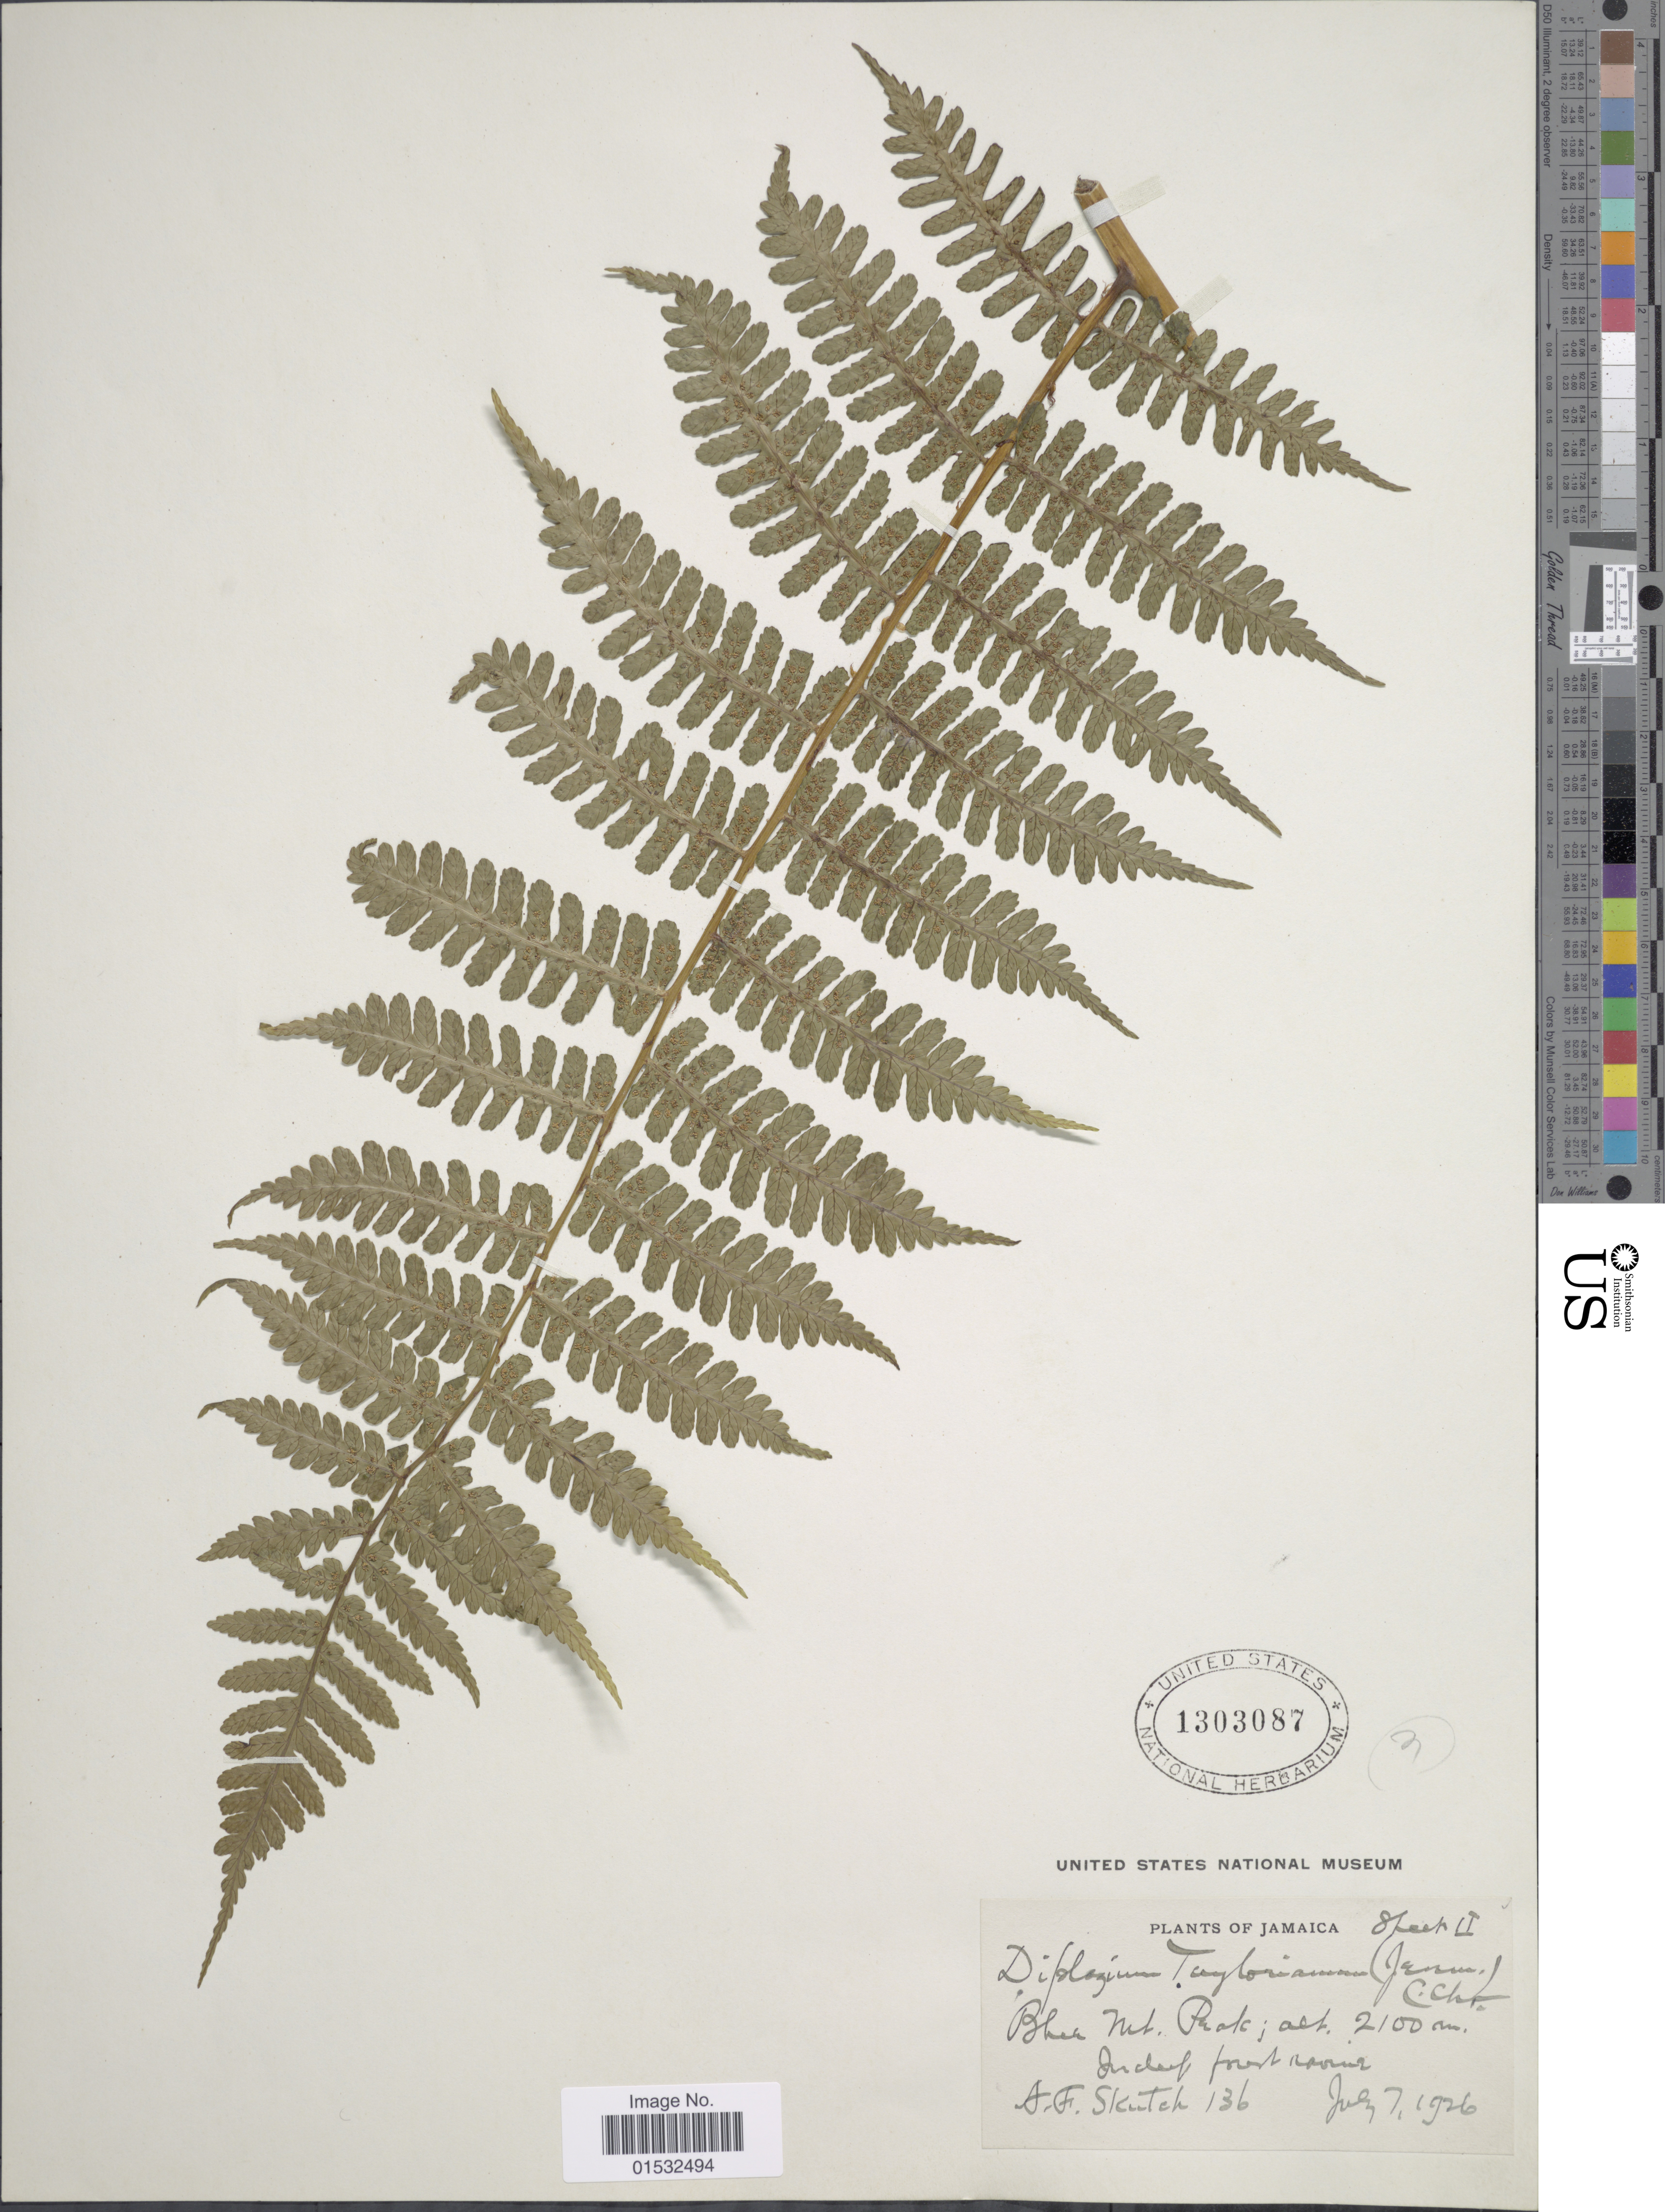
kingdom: Plantae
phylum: Tracheophyta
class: Polypodiopsida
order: Polypodiales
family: Athyriaceae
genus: Diplazium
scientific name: Diplazium taylorianum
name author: (Jenman) Maxon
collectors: A. F. Skutch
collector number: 136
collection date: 1926-07-07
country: Jamaica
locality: Blue Mt. Peak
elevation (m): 2100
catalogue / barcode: US 1303087